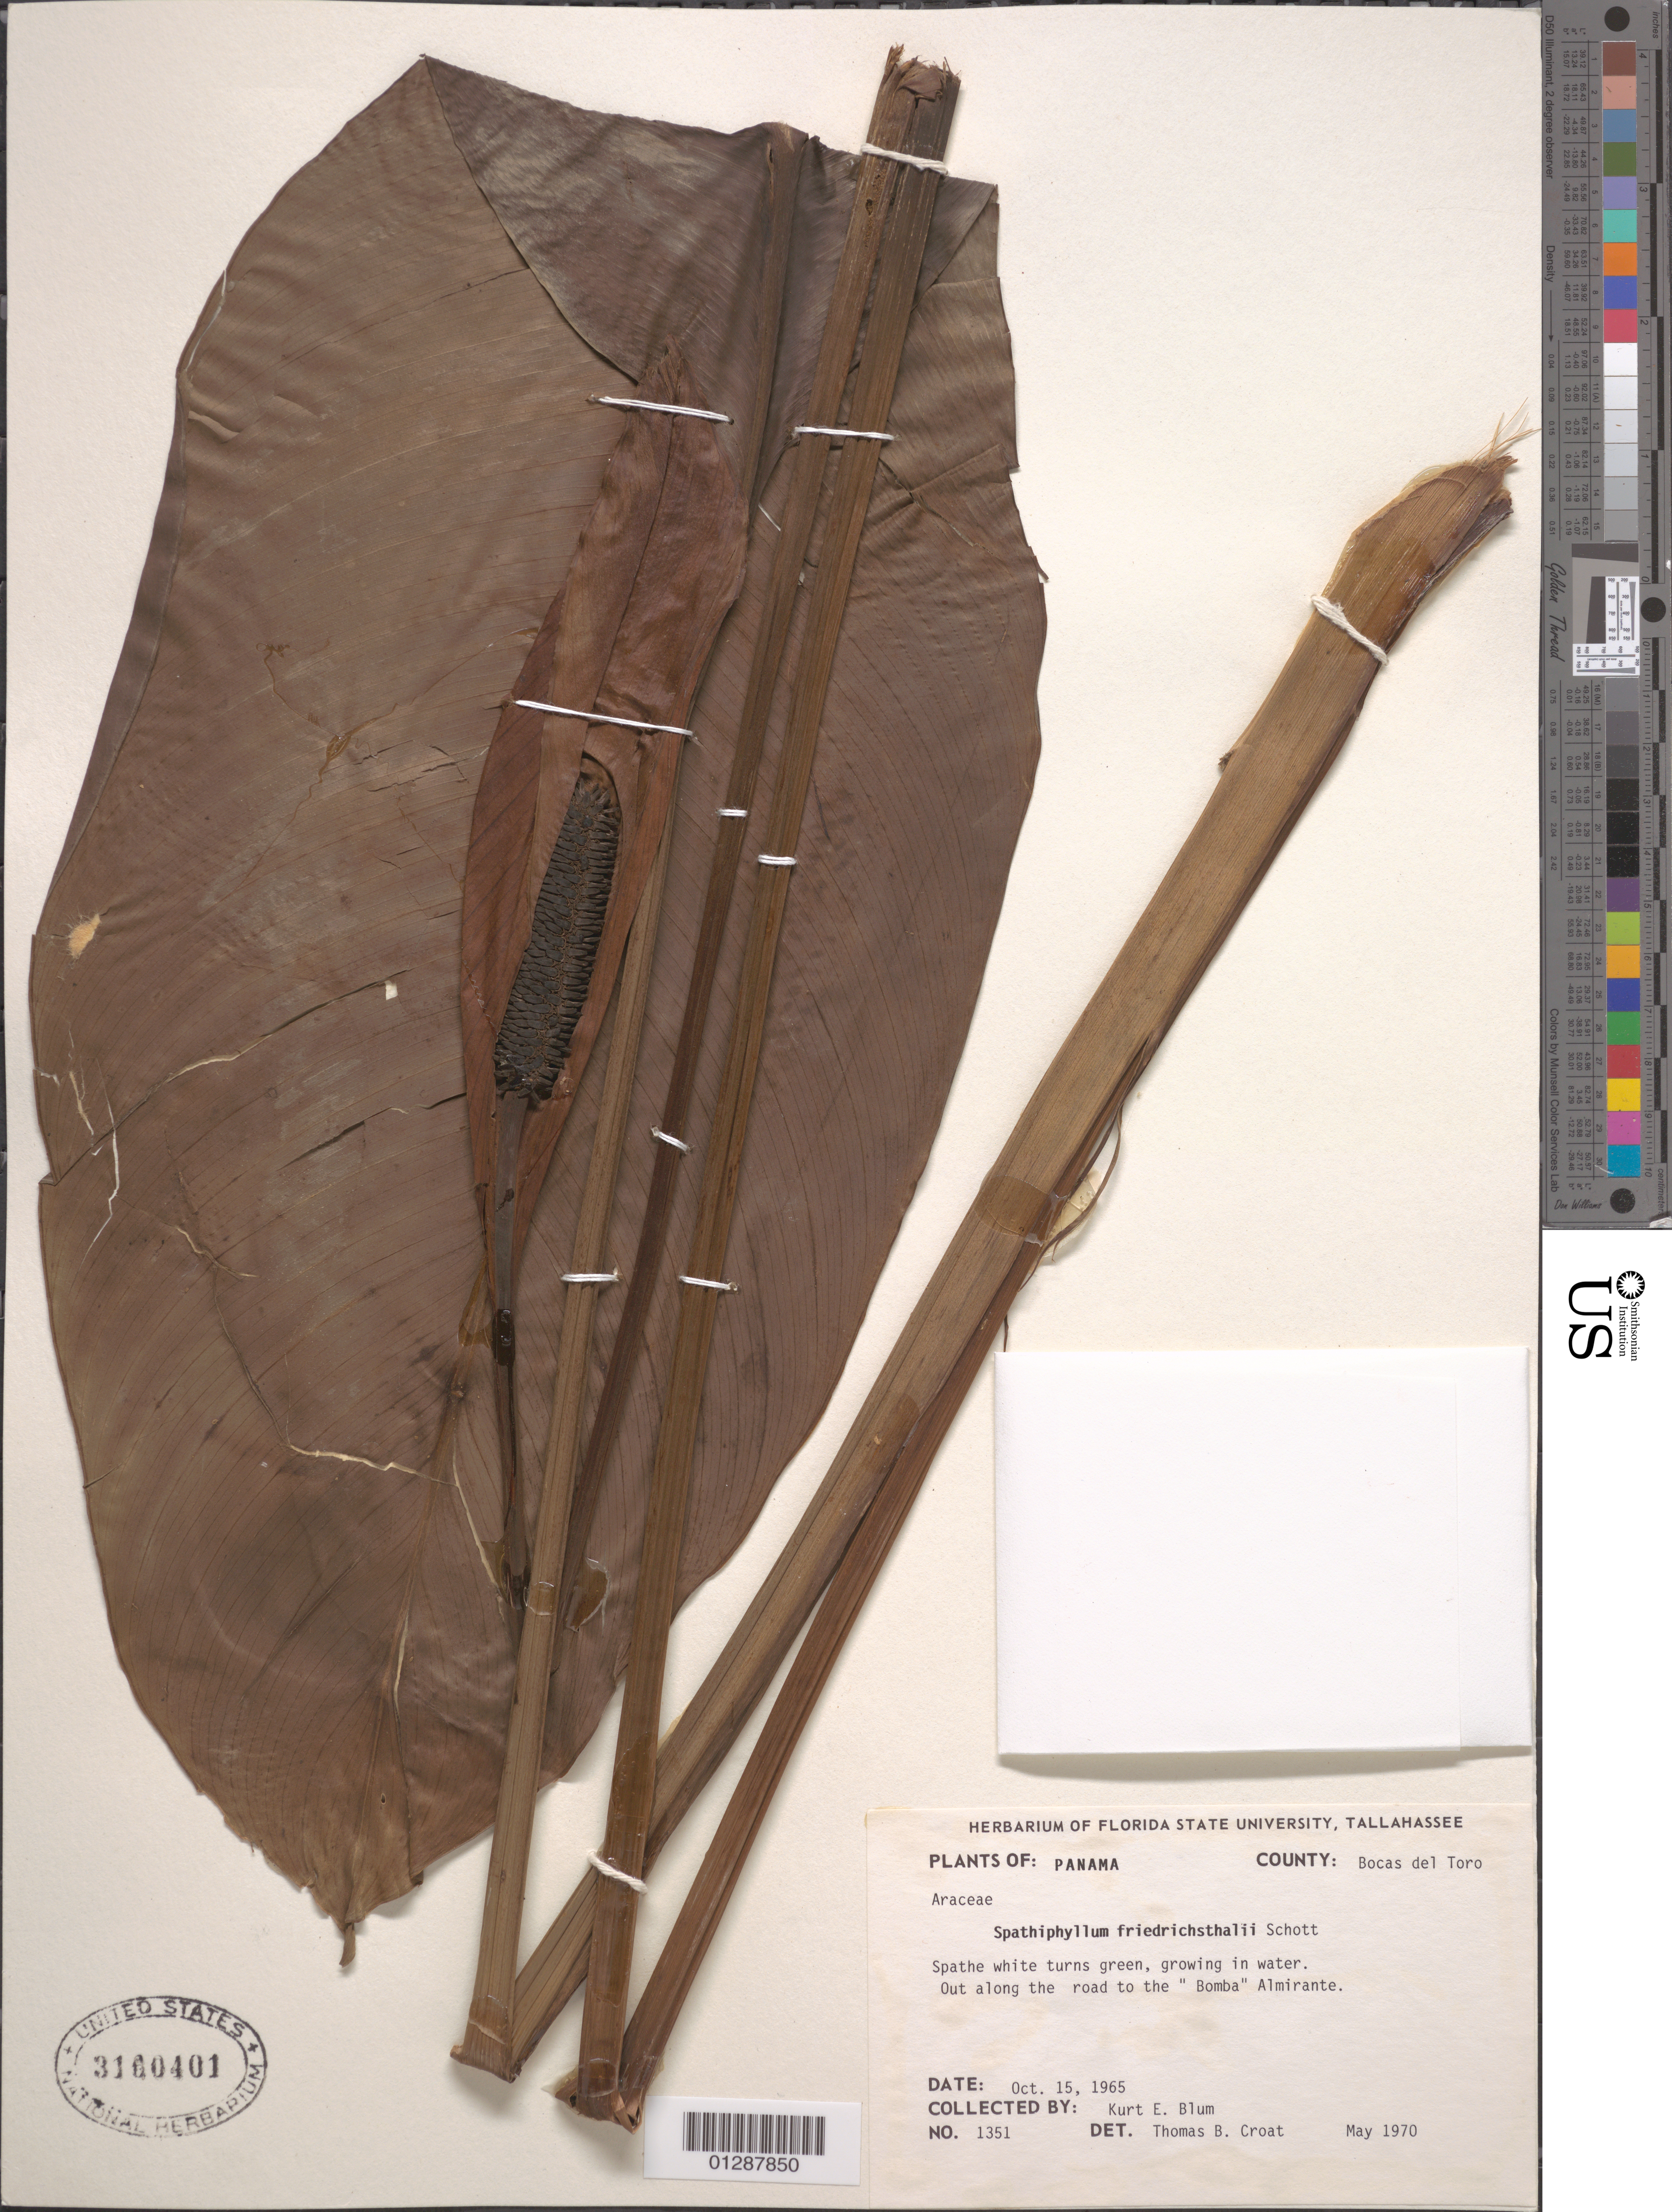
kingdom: Plantae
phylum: Tracheophyta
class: Liliopsida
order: Alismatales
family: Araceae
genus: Spathiphyllum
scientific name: Spathiphyllum friedrichsthalii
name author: Schott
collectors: K. E. Blum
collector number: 1351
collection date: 1965-10-15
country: Panama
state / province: Bocas del Toro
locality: Out along the road to the "Bomba" Almirante.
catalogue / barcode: US 3160401